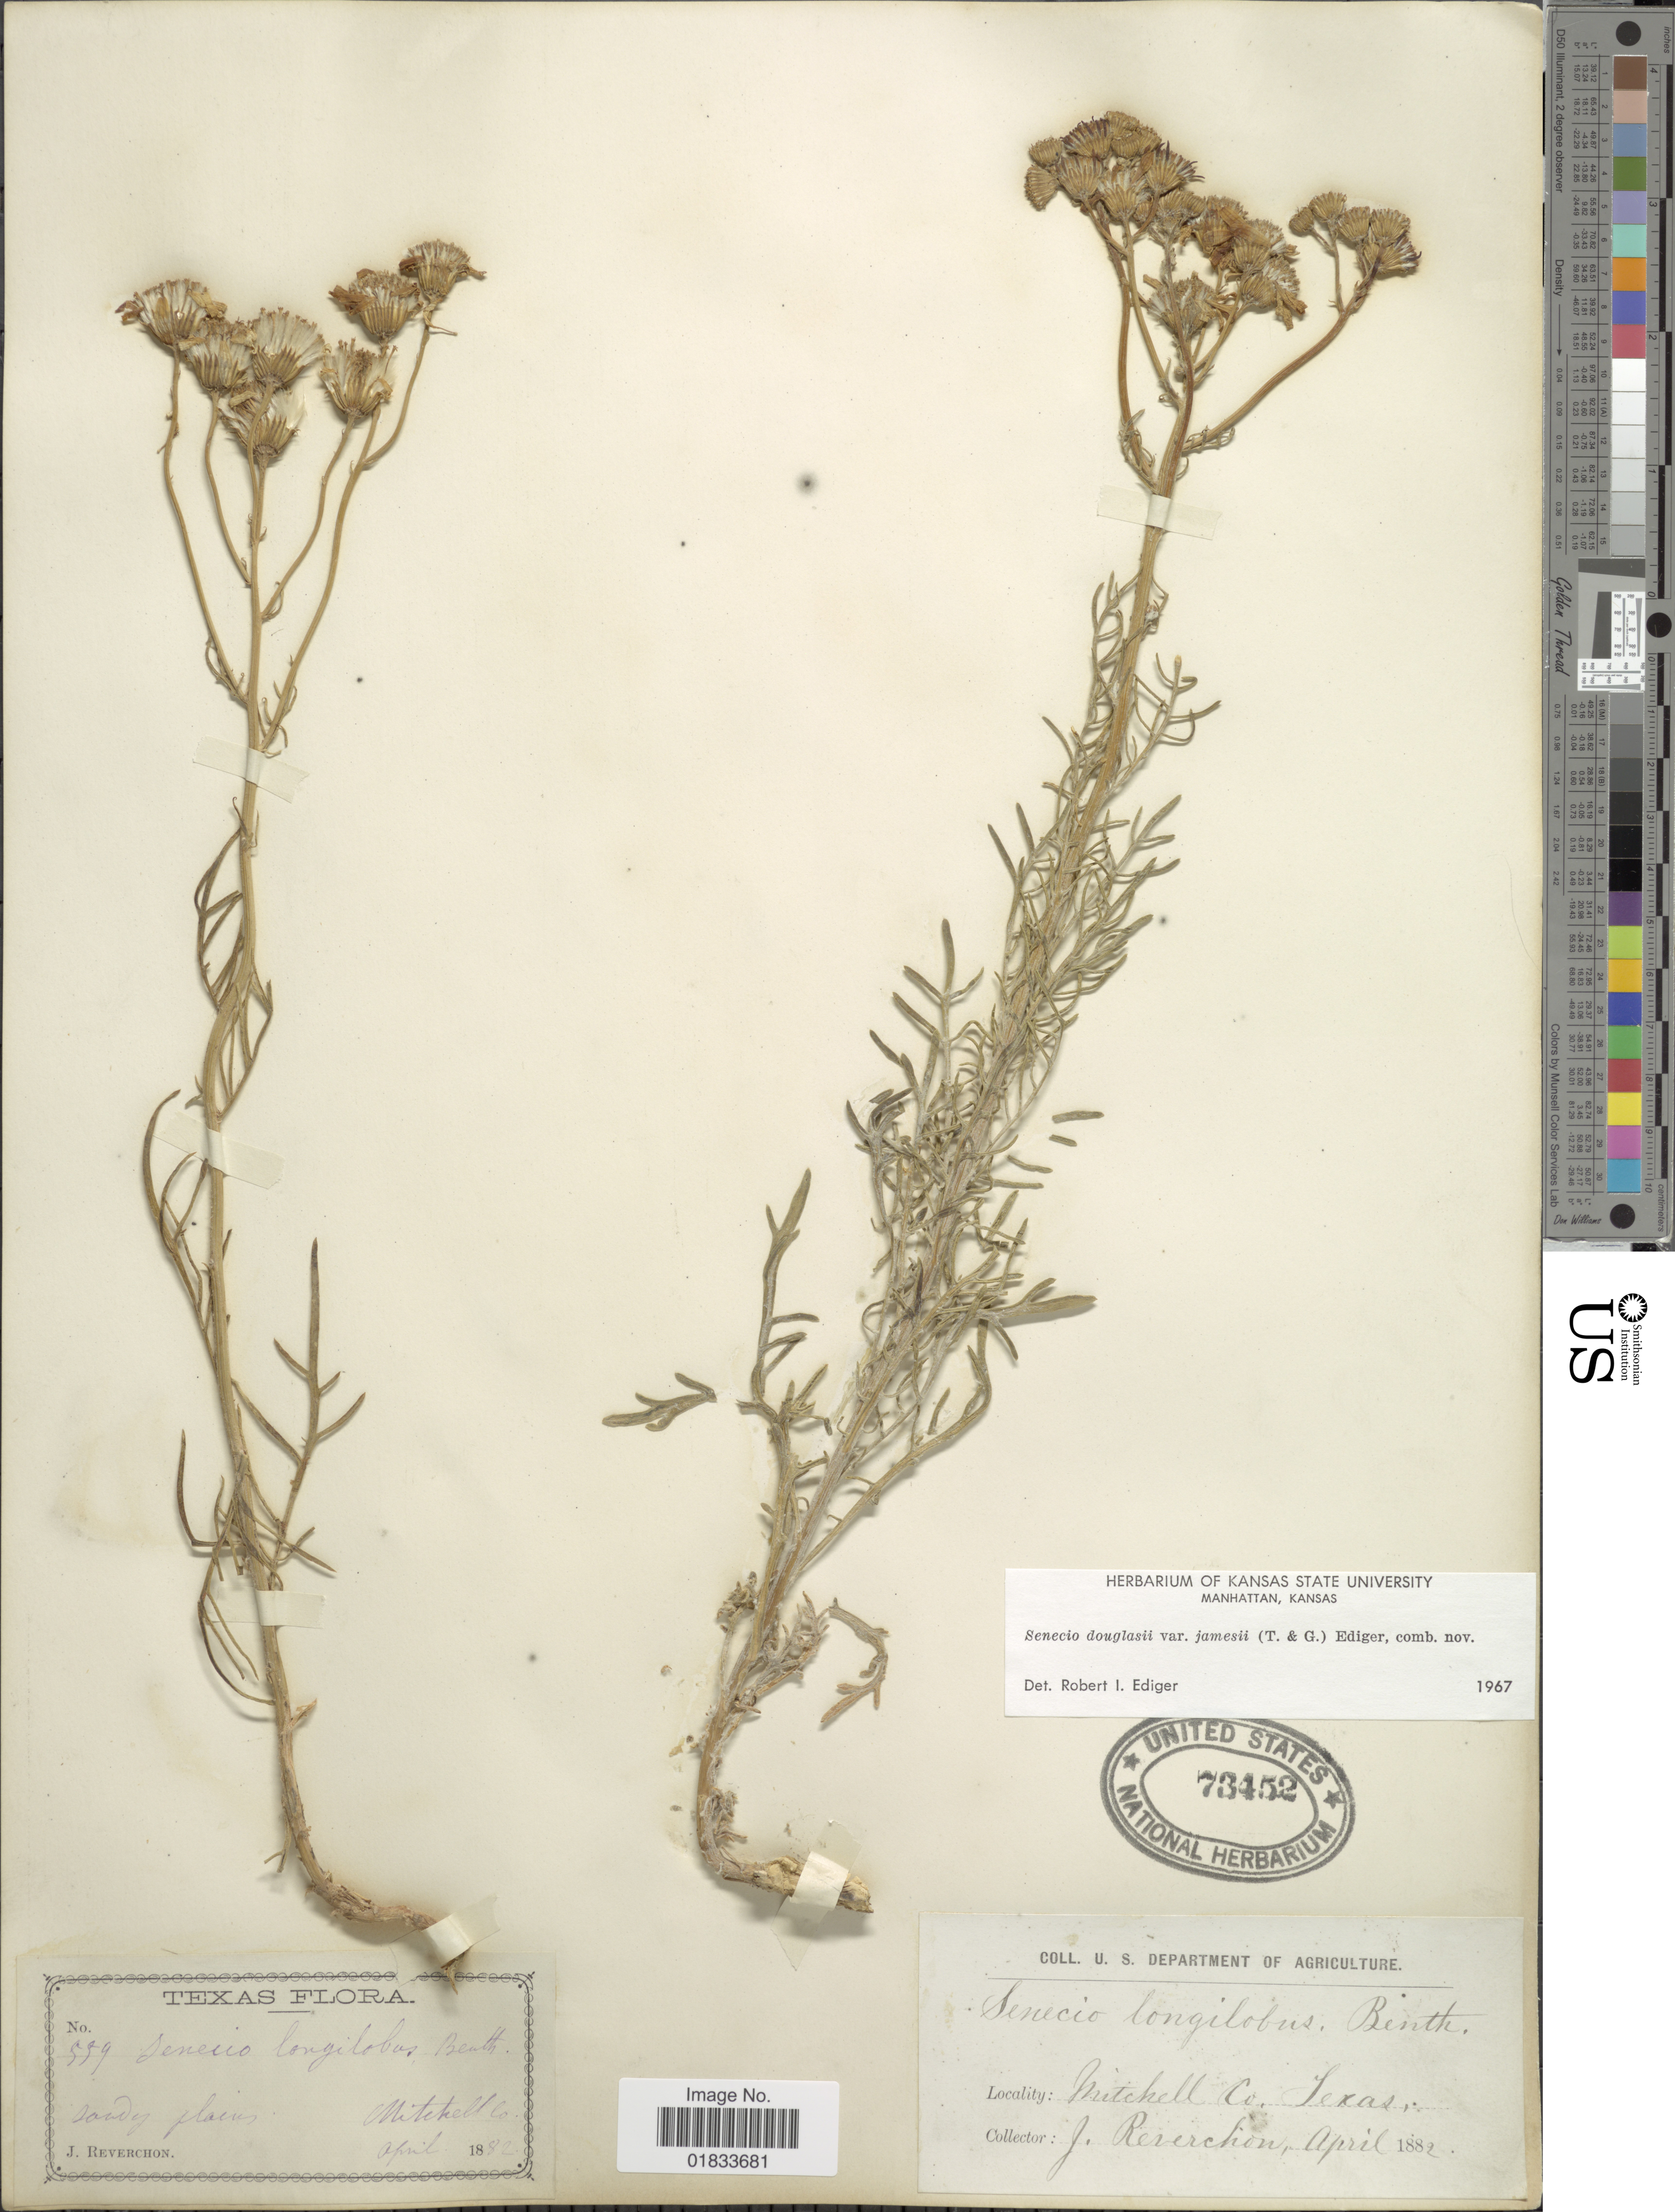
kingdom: Plantae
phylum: Tracheophyta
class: Magnoliopsida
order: Asterales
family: Asteraceae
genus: Senecio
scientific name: Senecio flaccidus var. flaccidus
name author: Less.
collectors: J. Reverchon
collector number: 539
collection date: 1882-04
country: United States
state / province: Texas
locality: Mitchell Co.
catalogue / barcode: US 73452